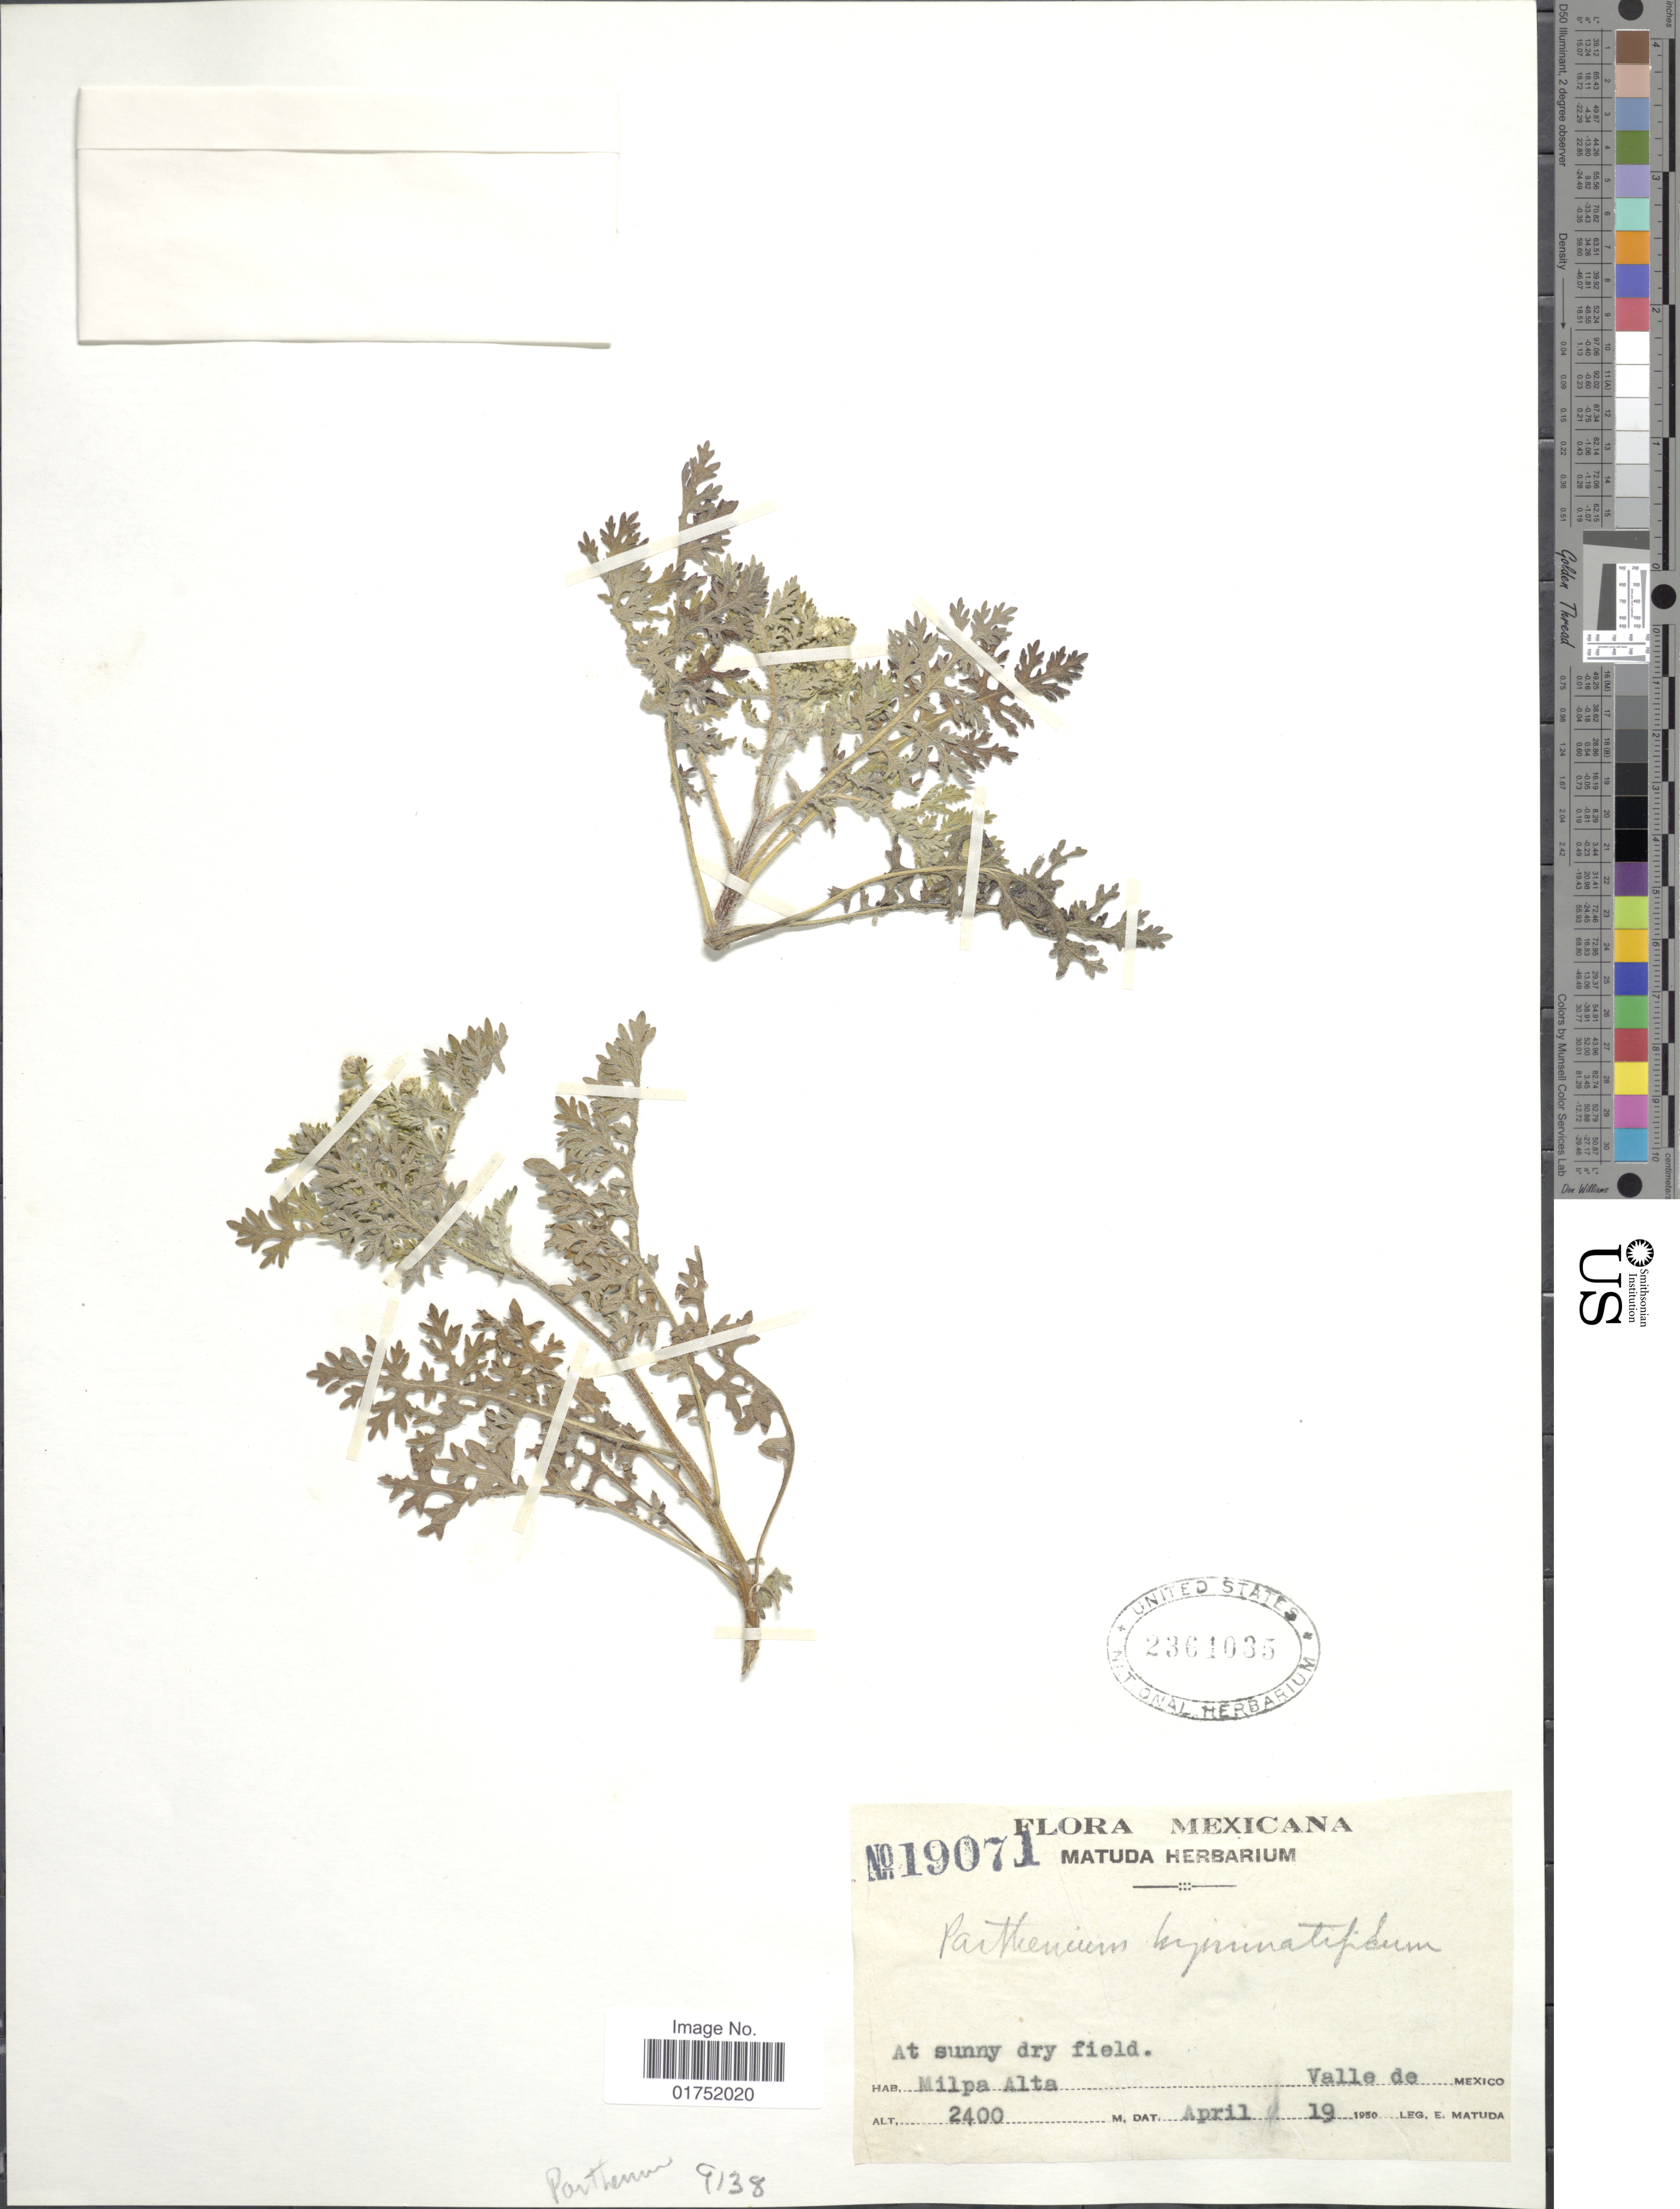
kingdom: Plantae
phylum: Tracheophyta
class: Magnoliopsida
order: Asterales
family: Asteraceae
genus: Parthenium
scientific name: Parthenium bipinnatifidum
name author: (Ortega) Rollins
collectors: E. Matuda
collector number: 19071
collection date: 1950-04-19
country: Mexico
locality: Milpa Alta, Valle de Mexico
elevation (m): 2400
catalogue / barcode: US 2361035